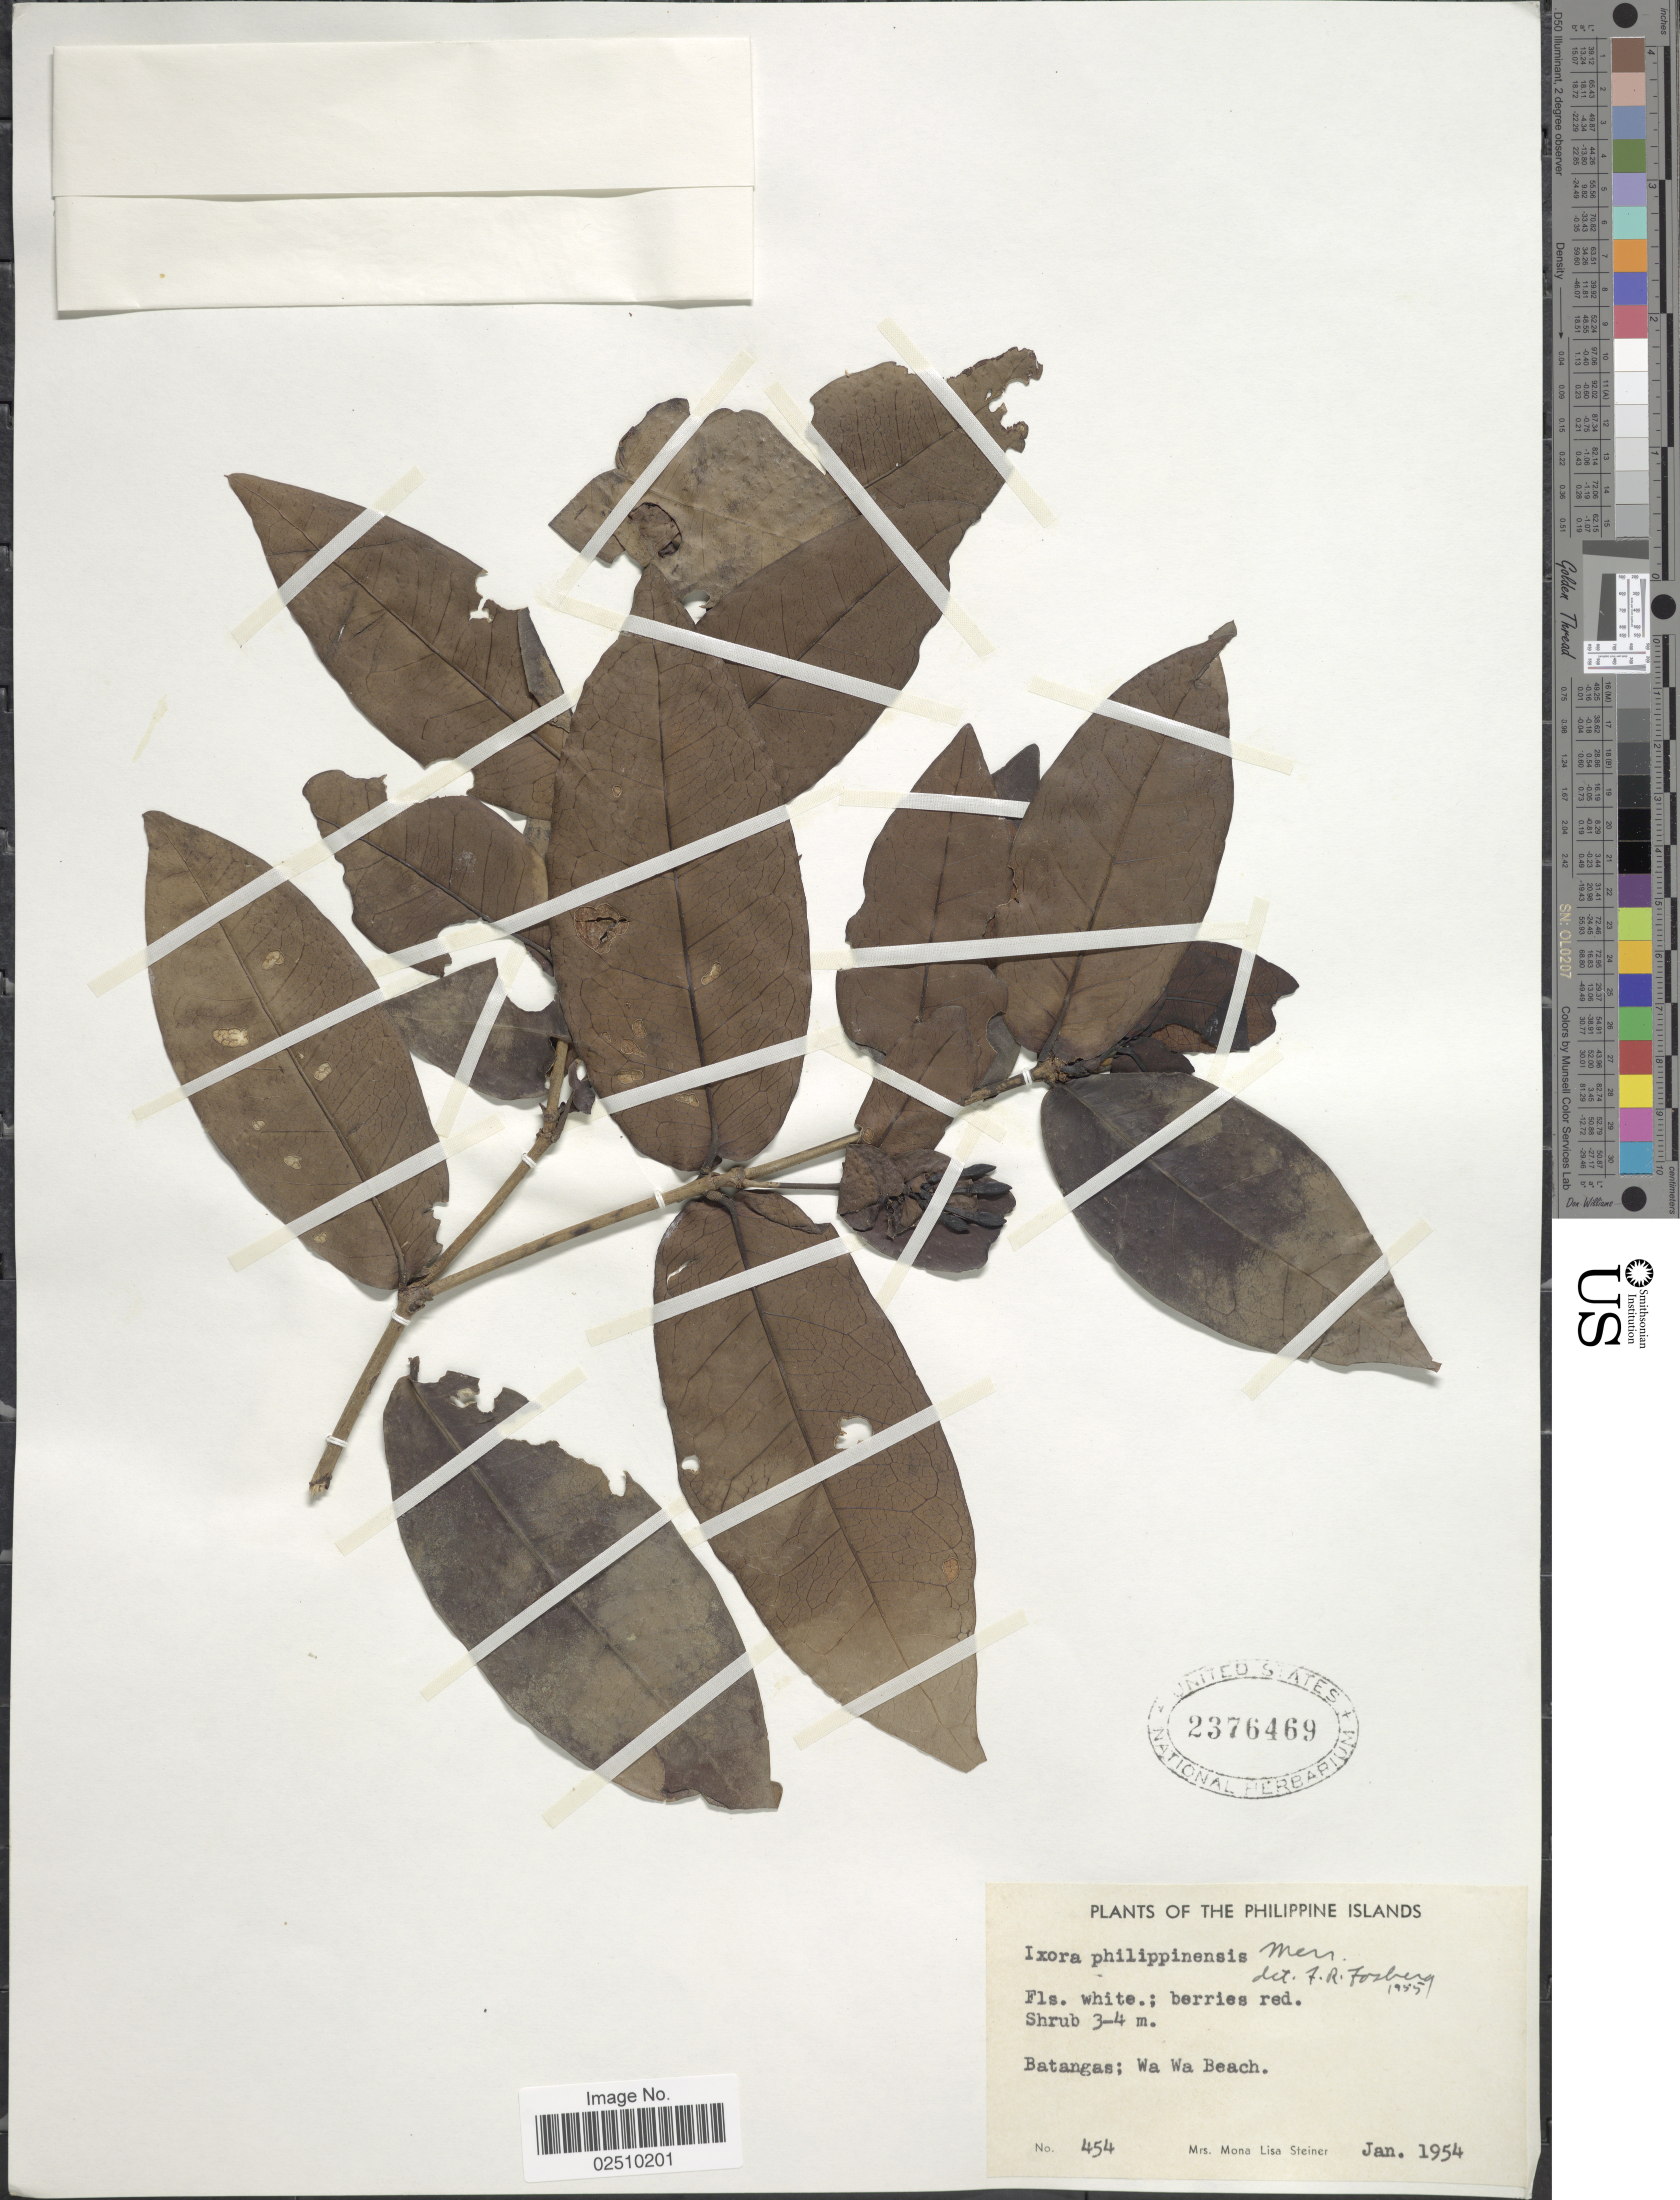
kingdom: Plantae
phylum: Tracheophyta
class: Magnoliopsida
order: Gentianales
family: Rubiaceae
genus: Ixora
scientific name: Ixora philippinensis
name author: Merr.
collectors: M. Steiner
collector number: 454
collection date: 1954-01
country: Philippines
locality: Philippine Islands. Batangas: Wa Wa Beach.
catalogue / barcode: US 2376469